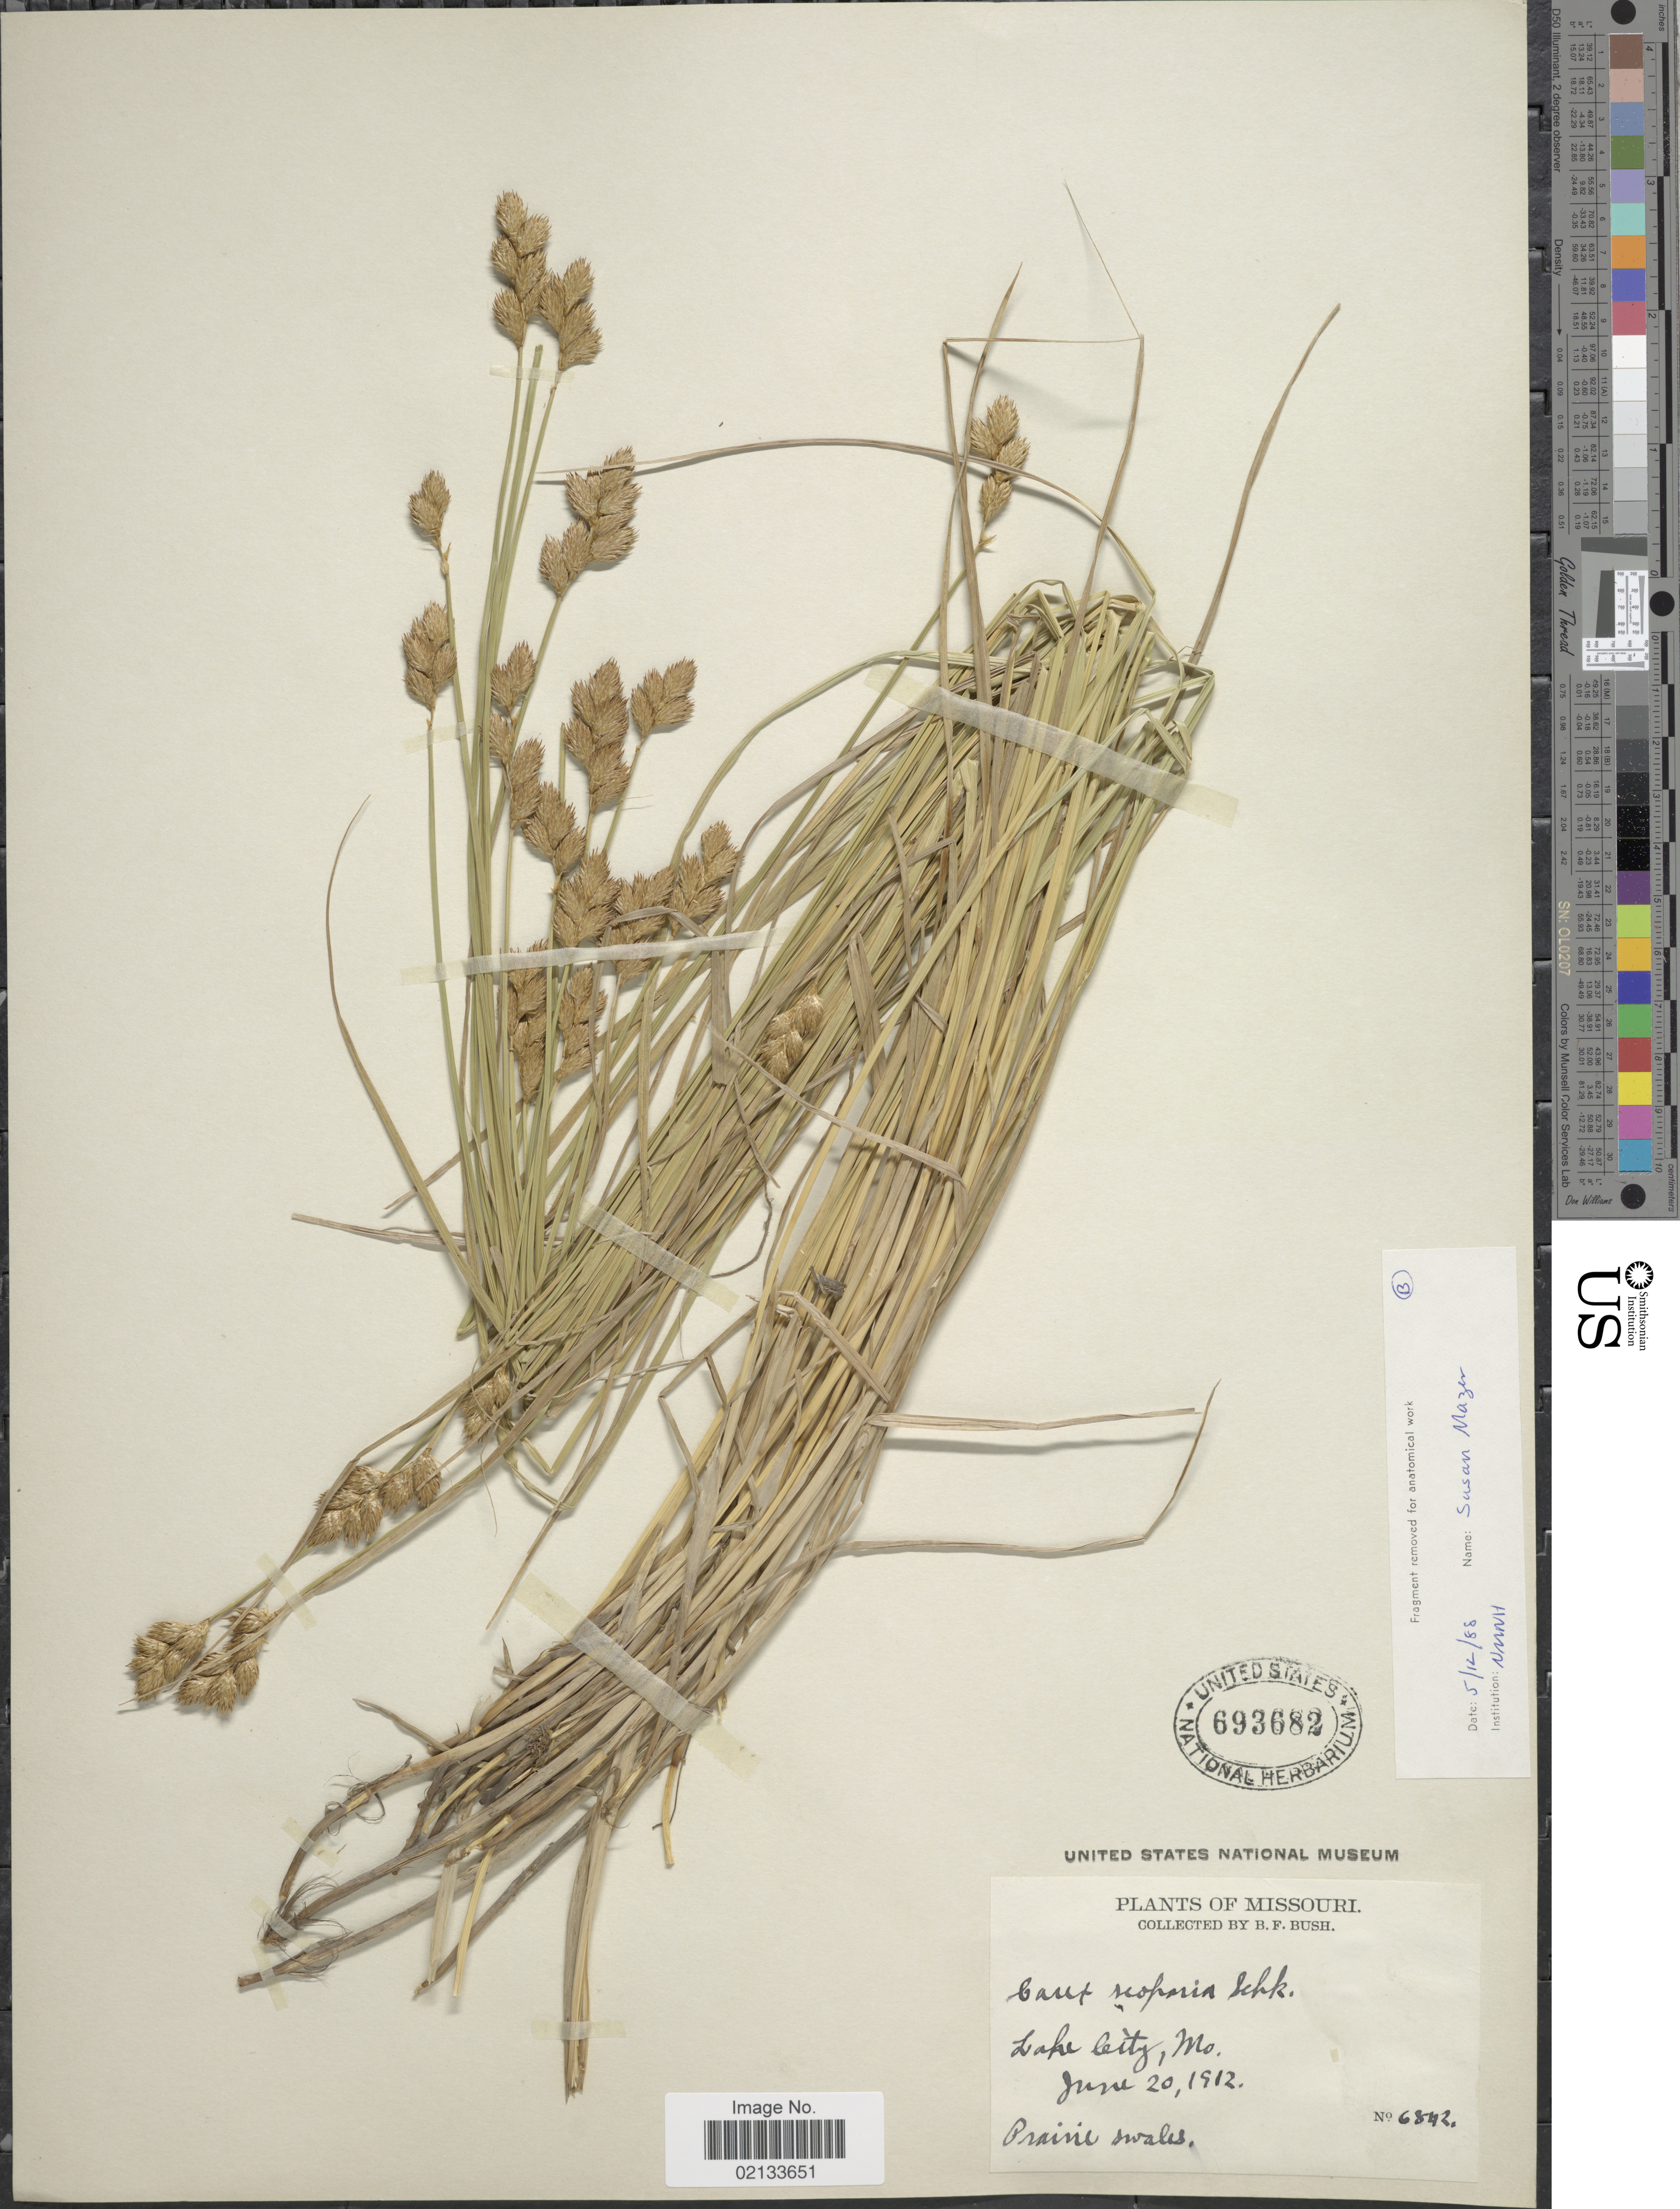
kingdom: Plantae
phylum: Tracheophyta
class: Liliopsida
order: Poales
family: Cyperaceae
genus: Carex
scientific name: Carex scoparia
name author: Schkuhr ex Willd.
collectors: B. F. Bush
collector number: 6842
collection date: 1912-06-20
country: United States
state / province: Missouri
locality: Lake City, Prairie swales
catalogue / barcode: US 693682